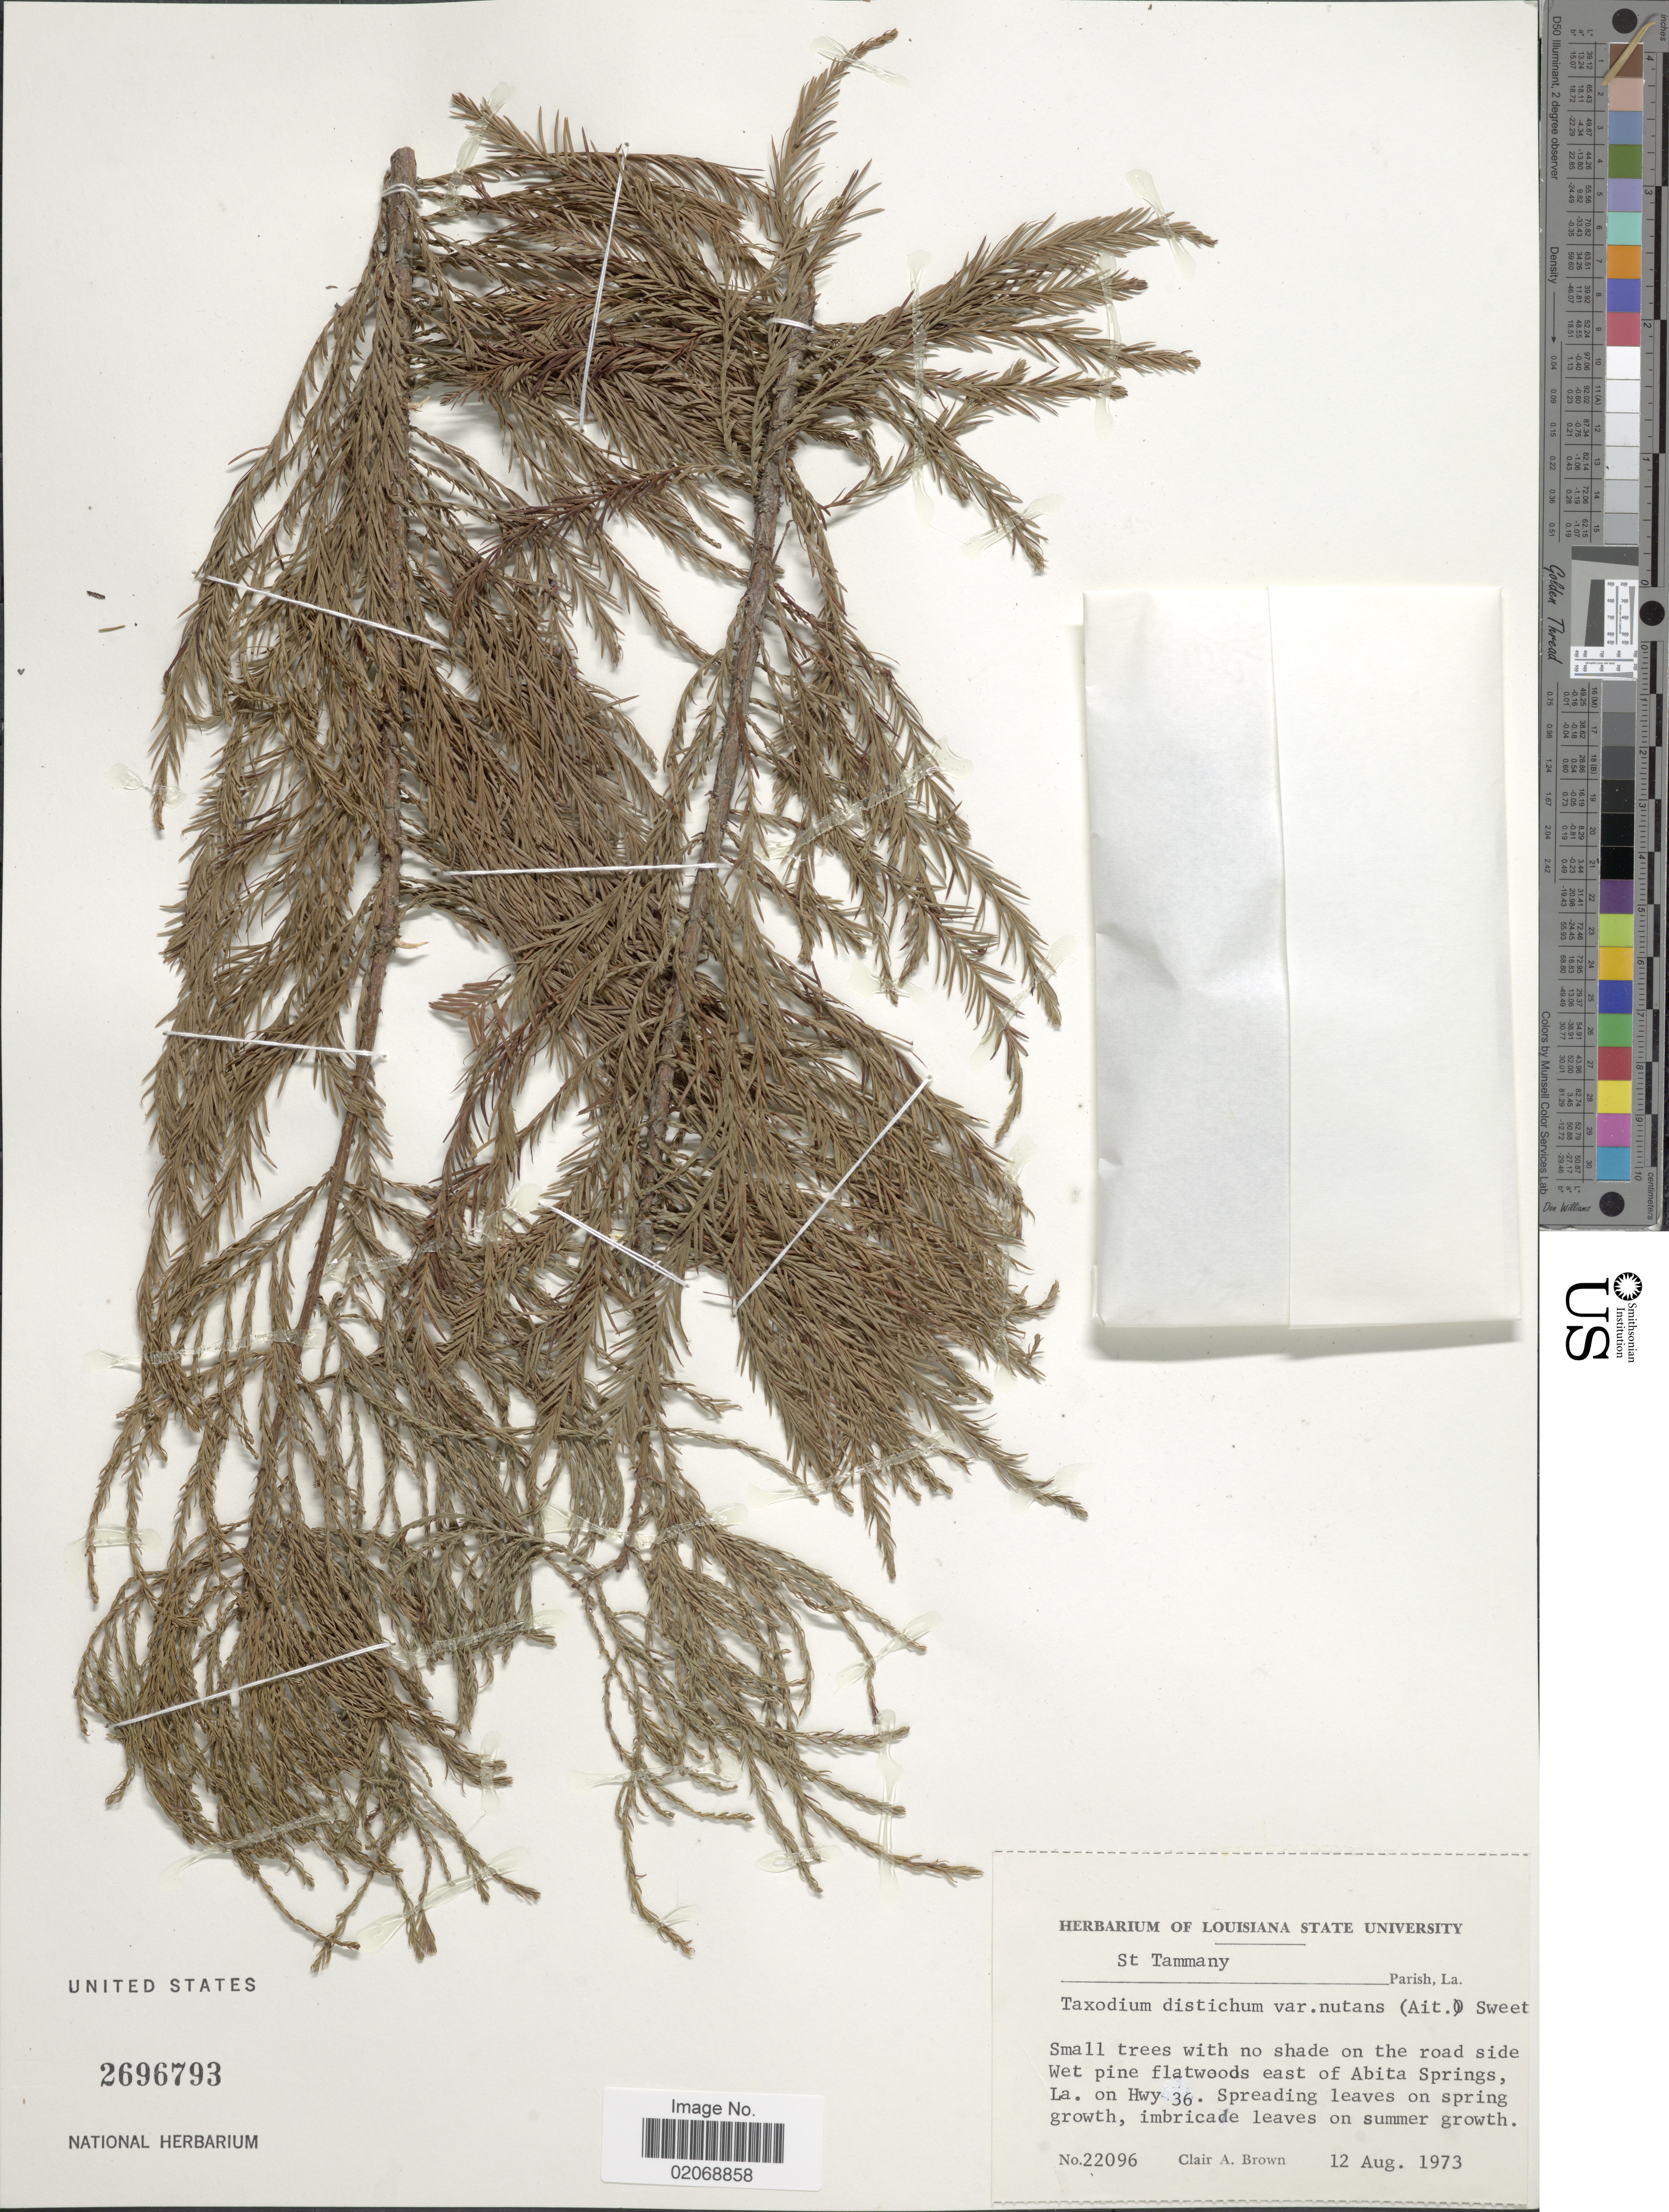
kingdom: Plantae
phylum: Tracheophyta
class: Pinopsida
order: Pinales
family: Cupressaceae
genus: Taxodium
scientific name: Taxodium ascendens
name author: Brongn.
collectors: C. A. Brown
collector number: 22096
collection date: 1973-08-12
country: United States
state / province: Louisiana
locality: St. Tammany, Parish. La. Wet pine flatwoods east of Abita Springs, Hwy 36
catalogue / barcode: US 2696793